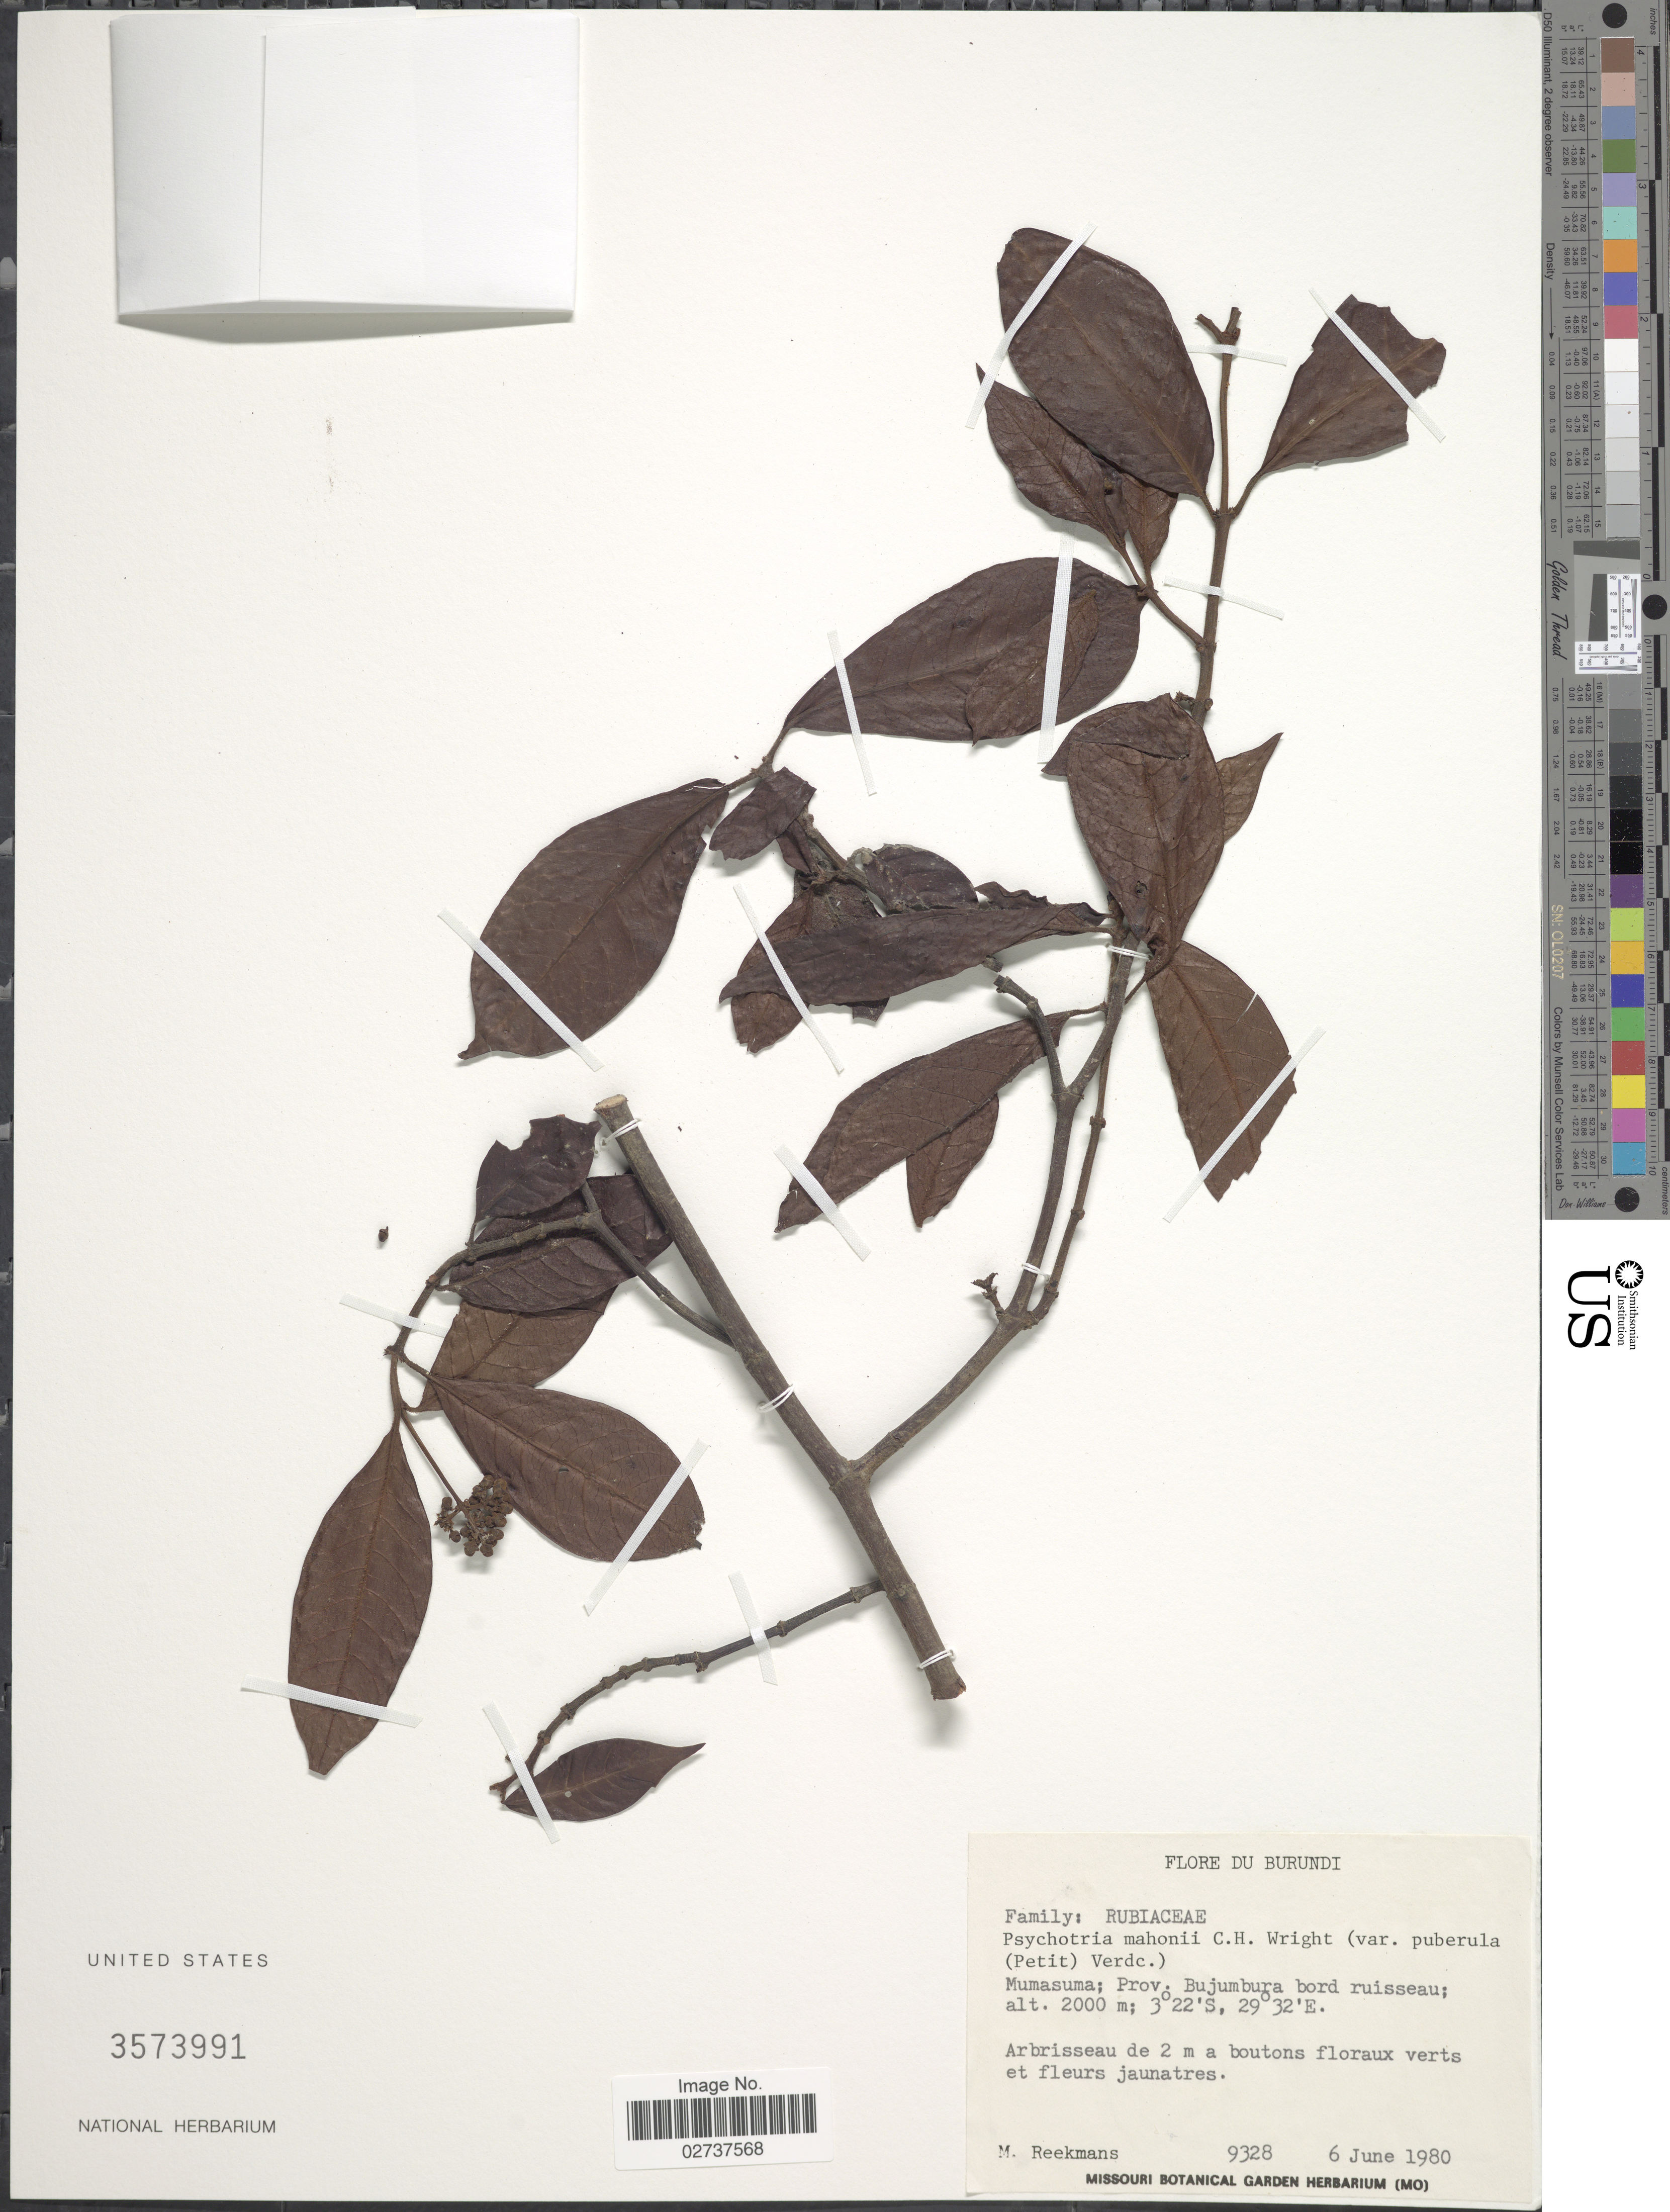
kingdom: Plantae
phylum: Tracheophyta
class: Magnoliopsida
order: Gentianales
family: Rubiaceae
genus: Psychotria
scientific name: Psychotria mahonii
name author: C.H. Wright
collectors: M. Reekmans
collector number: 9328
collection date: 1980-06-06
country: Burundi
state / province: Bujumura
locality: Mumasuma; Prov. Bujumbura bord ruisseau.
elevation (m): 2000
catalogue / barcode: US 3573991